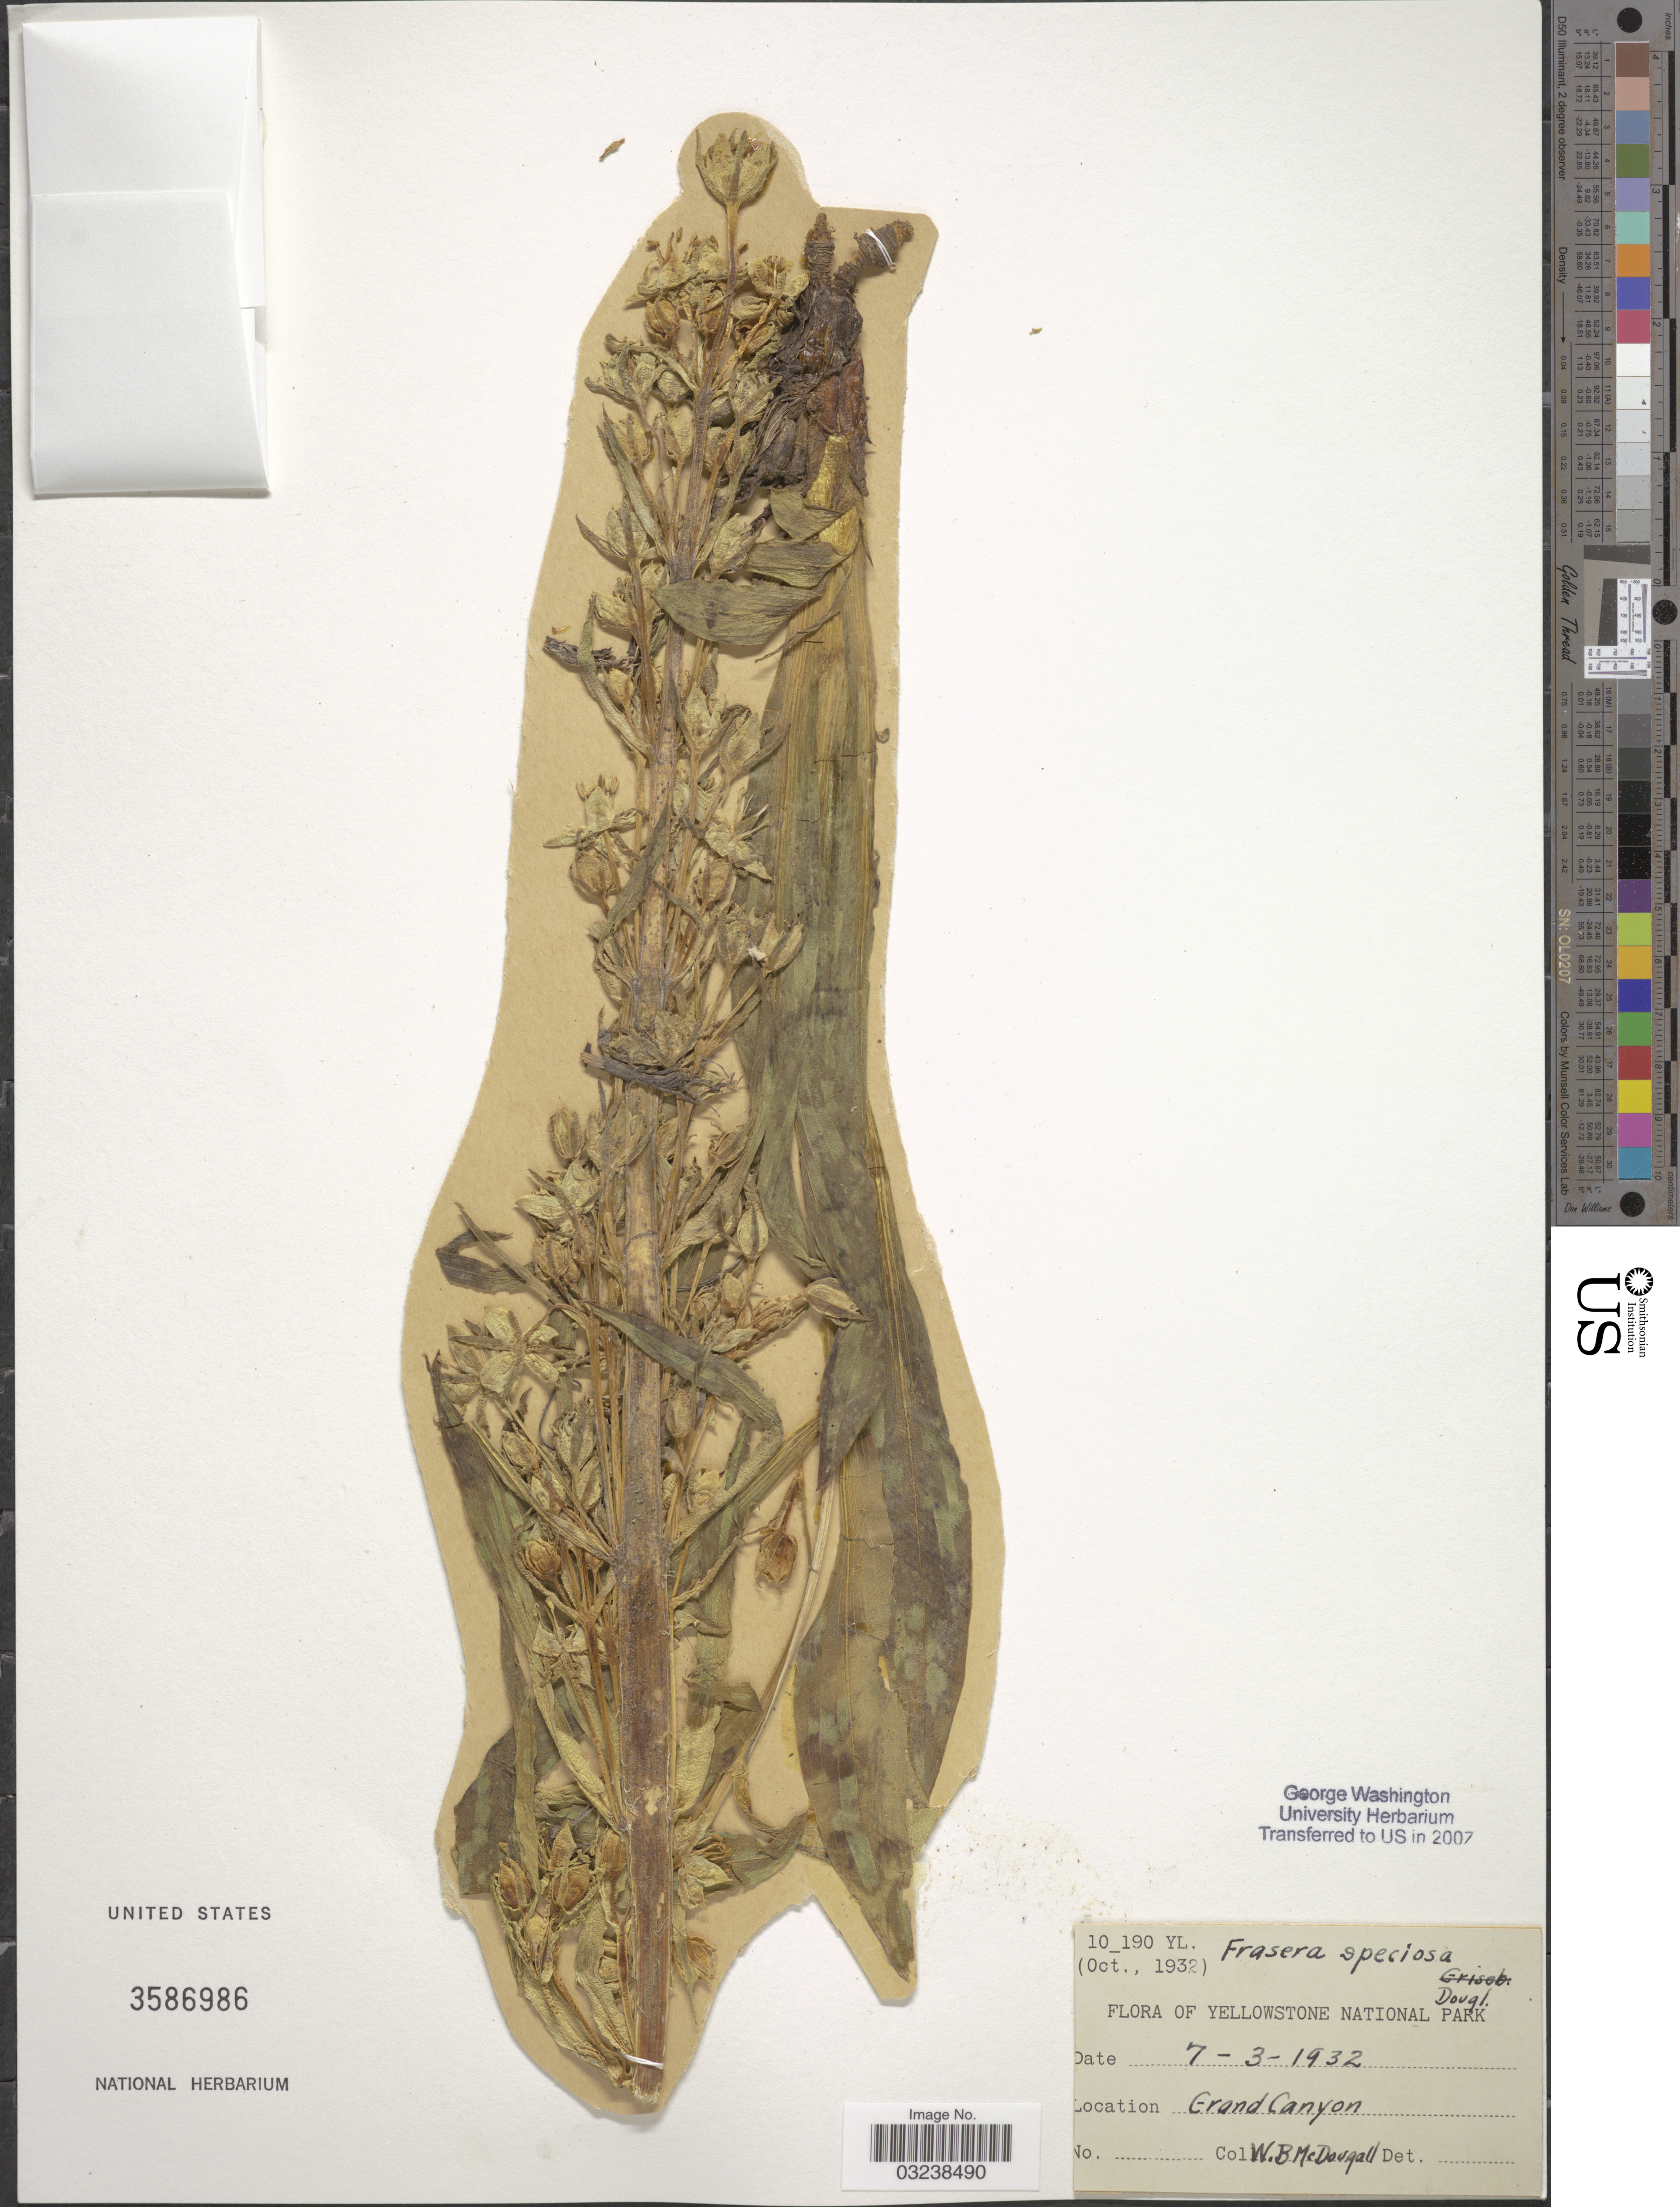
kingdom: Plantae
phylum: Tracheophyta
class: Magnoliopsida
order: Gentianales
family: Gentianaceae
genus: Swertia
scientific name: Swertia radiata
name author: (Kellogg) Kuntze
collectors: W. B. McDougall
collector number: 10_190YL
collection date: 1932-07-03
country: United States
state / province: Wyoming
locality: Yellowstone National Park. Grand Canyon.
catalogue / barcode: US 3586986